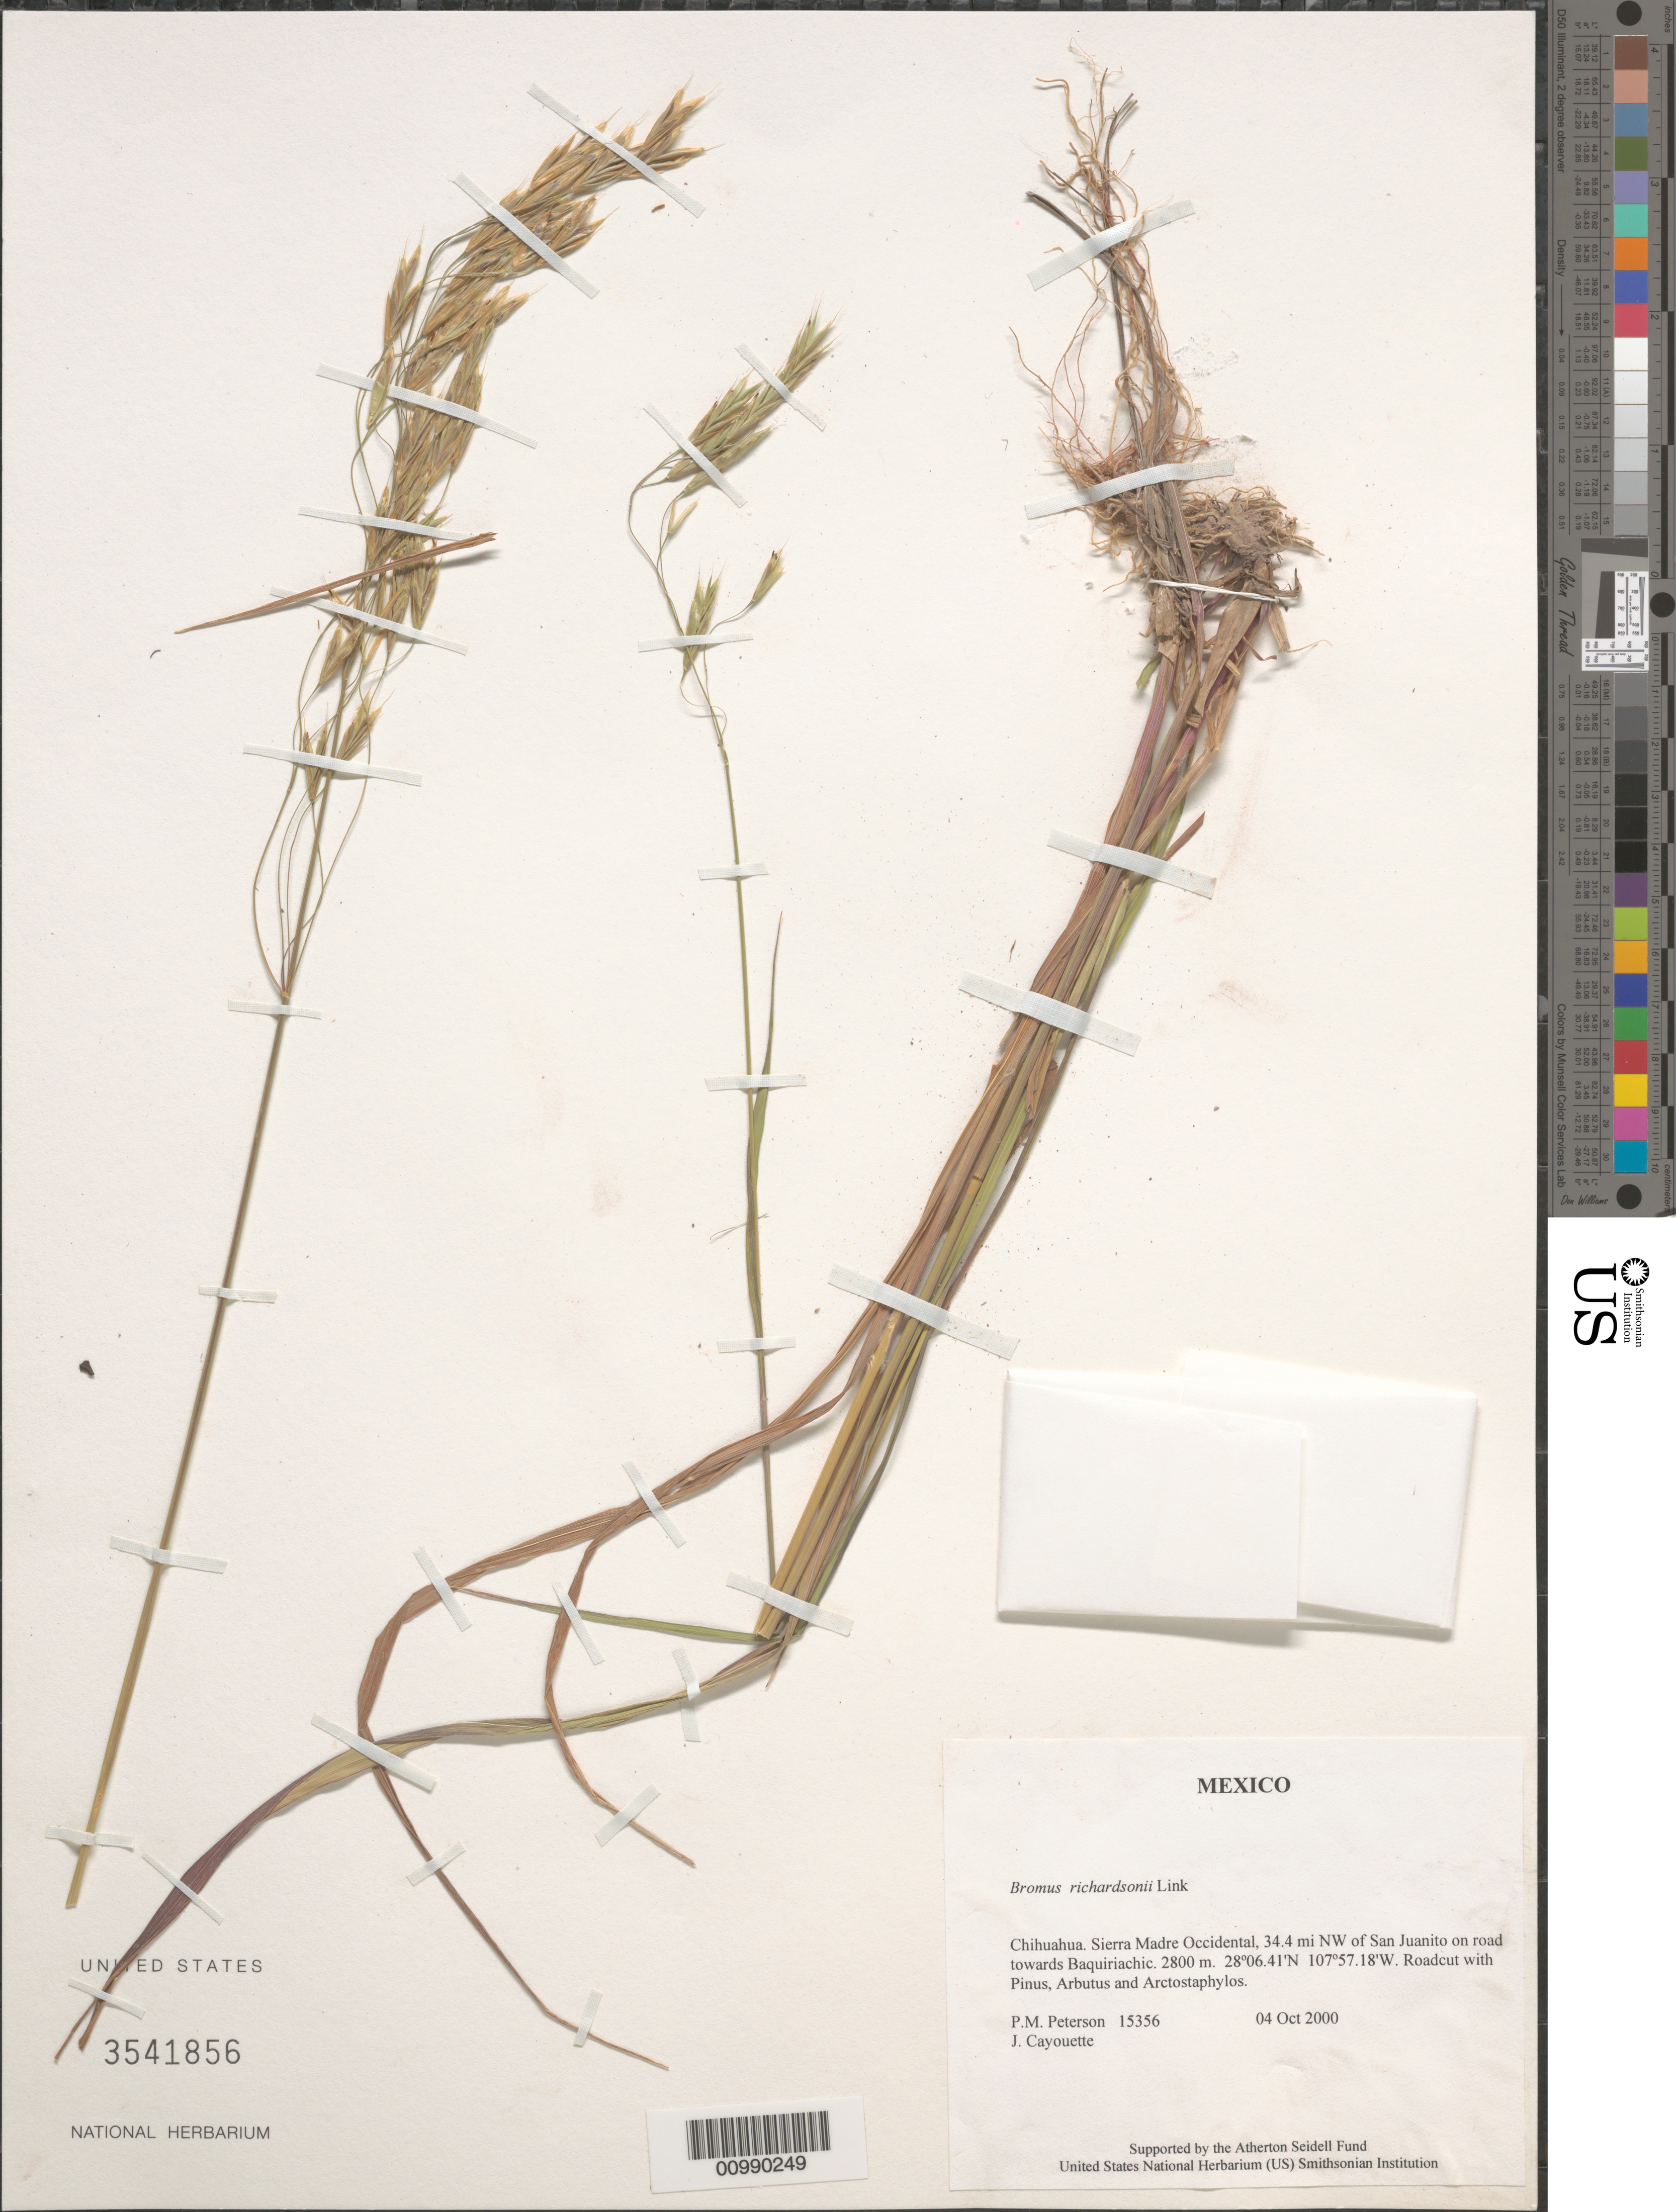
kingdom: Plantae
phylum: Tracheophyta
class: Liliopsida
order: Poales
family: Poaceae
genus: Bromus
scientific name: Bromus richardsonii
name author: Link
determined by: Saarela, J. M., (CAN), Canadian Museum of Nature (CANADA)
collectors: P. M. Peterson & J. Cayouette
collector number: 15356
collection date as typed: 04 Oct 2000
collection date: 2000-10-04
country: Mexico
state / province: Chihuahua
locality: Sierra Madre Occidental, 34.4 mi NW of San Juanito on road towards Baquiriachic.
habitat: Roadcut with Pinus, Arbutus and Arctostaphylos.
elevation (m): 2800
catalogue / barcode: US 3541856